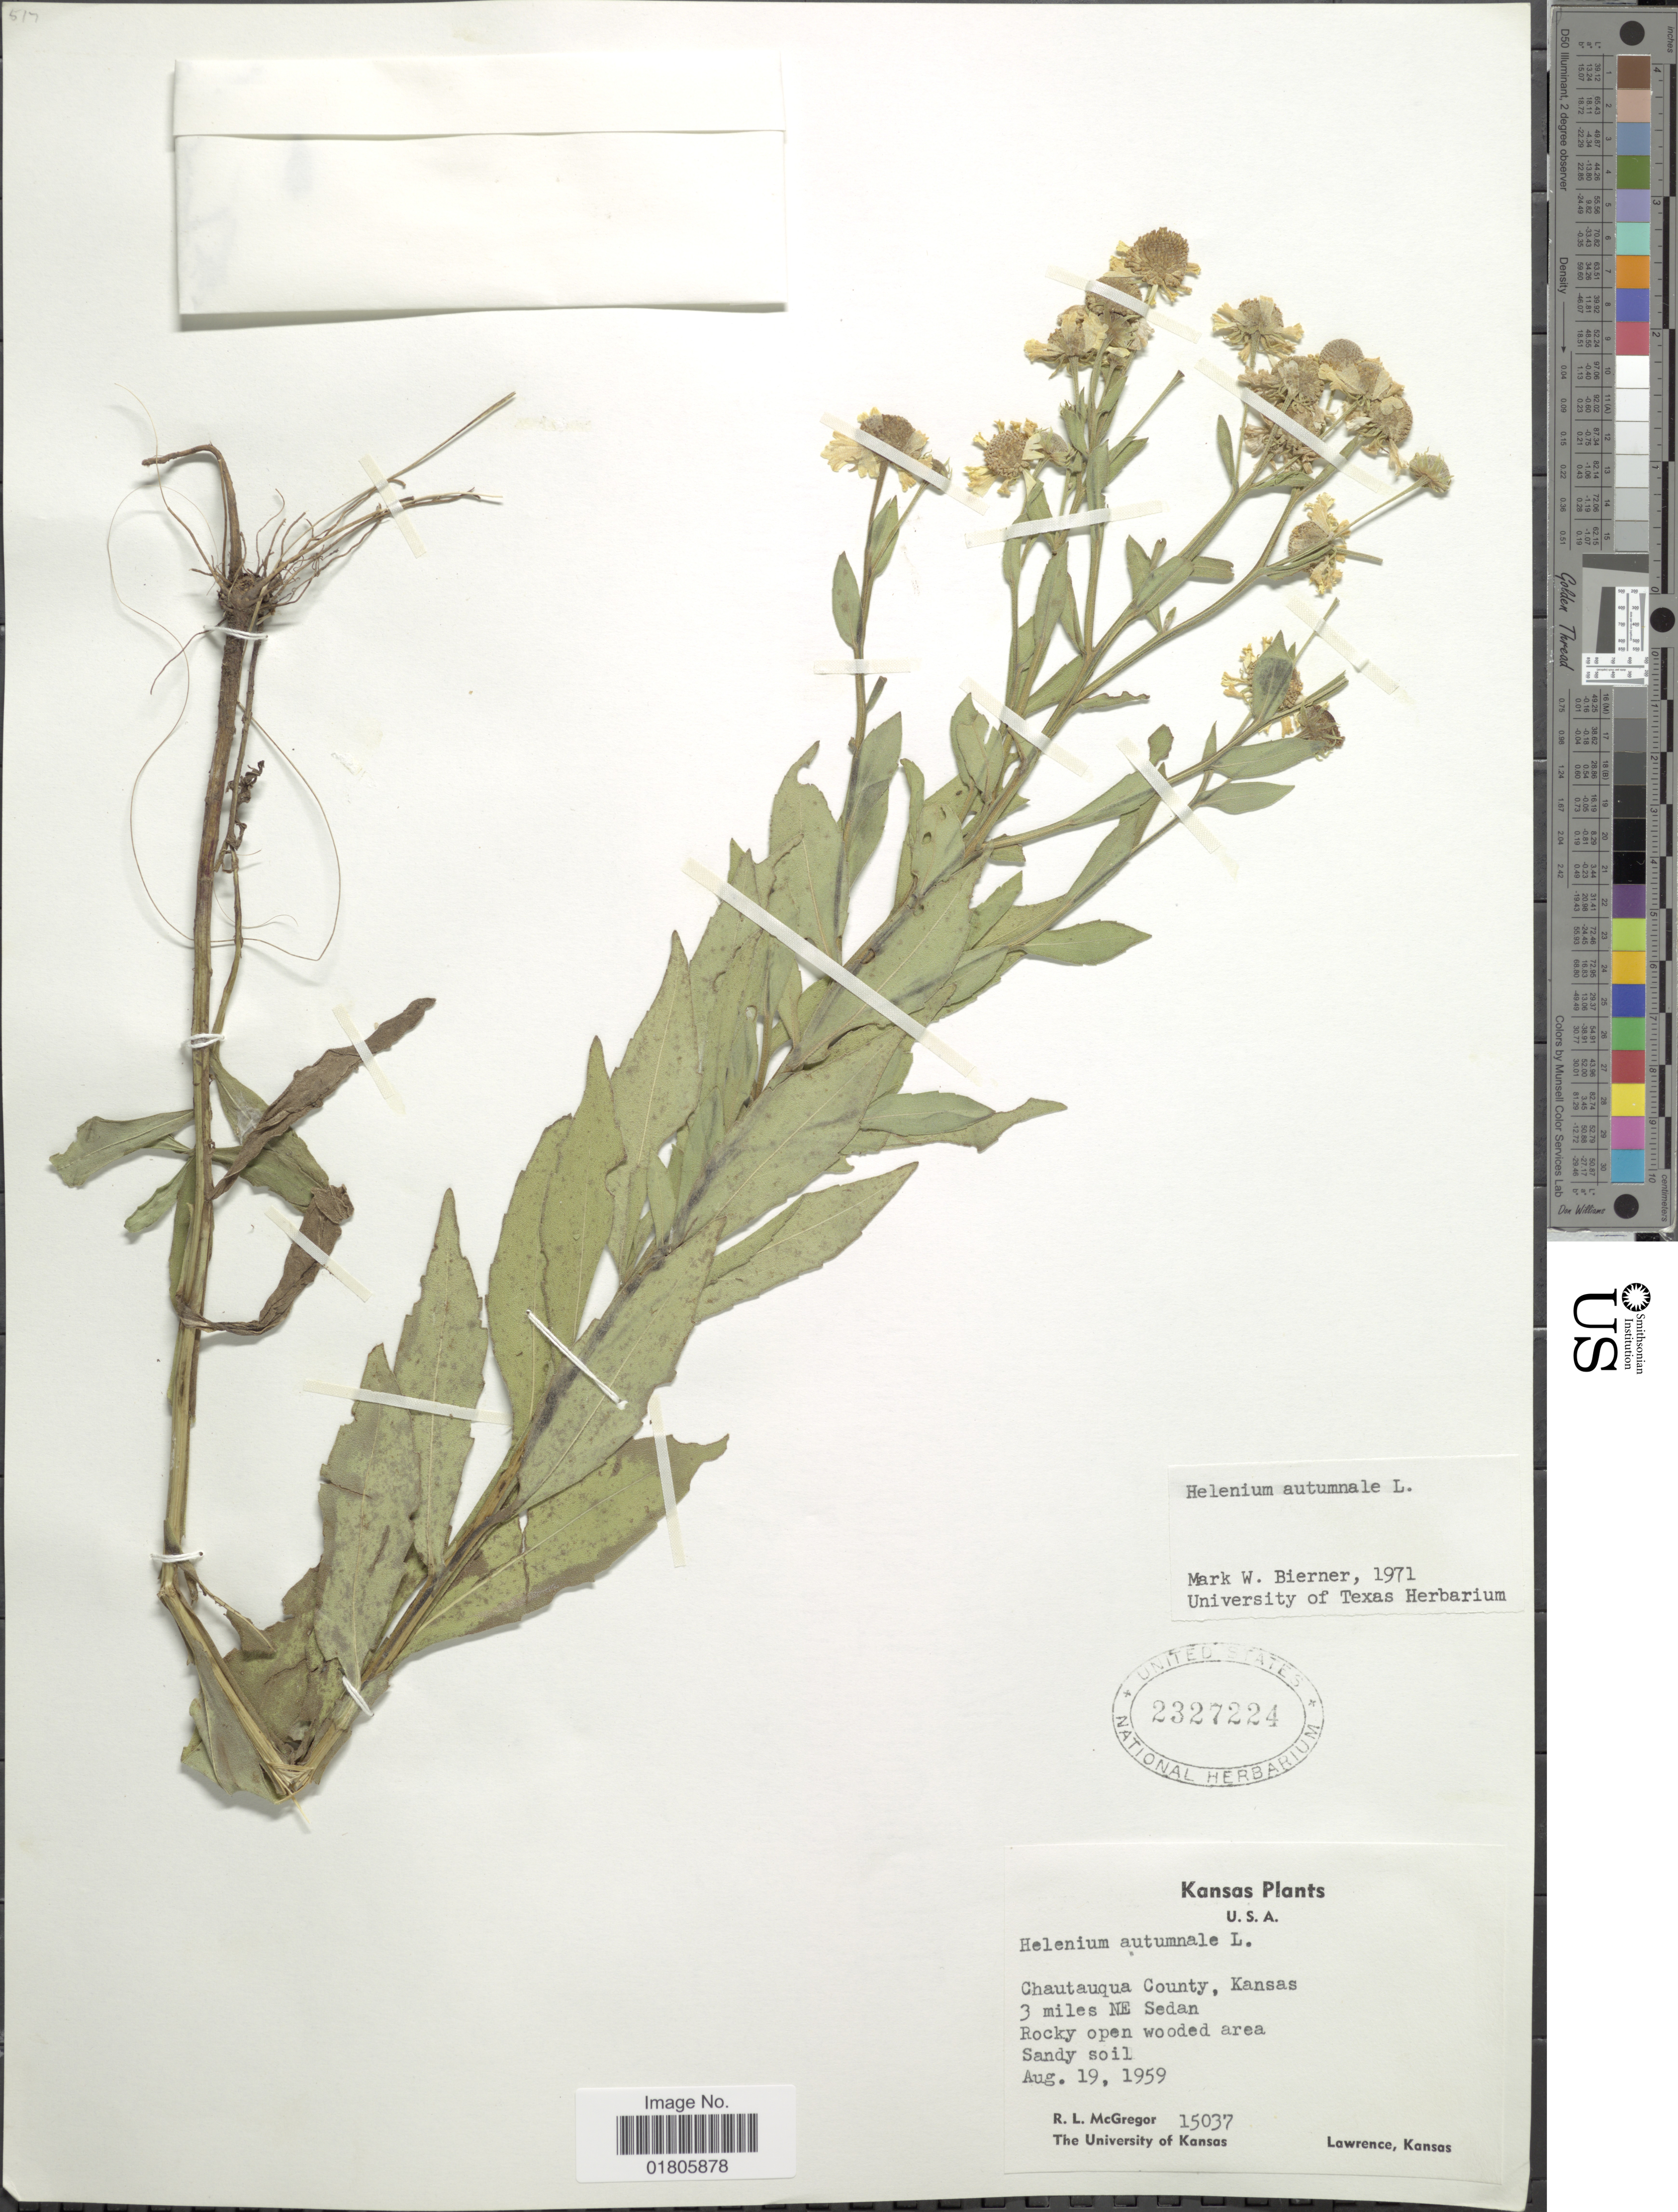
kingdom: Plantae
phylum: Tracheophyta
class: Magnoliopsida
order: Asterales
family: Asteraceae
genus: Helenium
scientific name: Helenium autumnale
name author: L.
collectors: R. McGregor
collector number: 15037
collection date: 1959-08-19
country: United States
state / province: Kansas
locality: Chautauqua County. 3 miles NE Sedan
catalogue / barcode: US 2327224